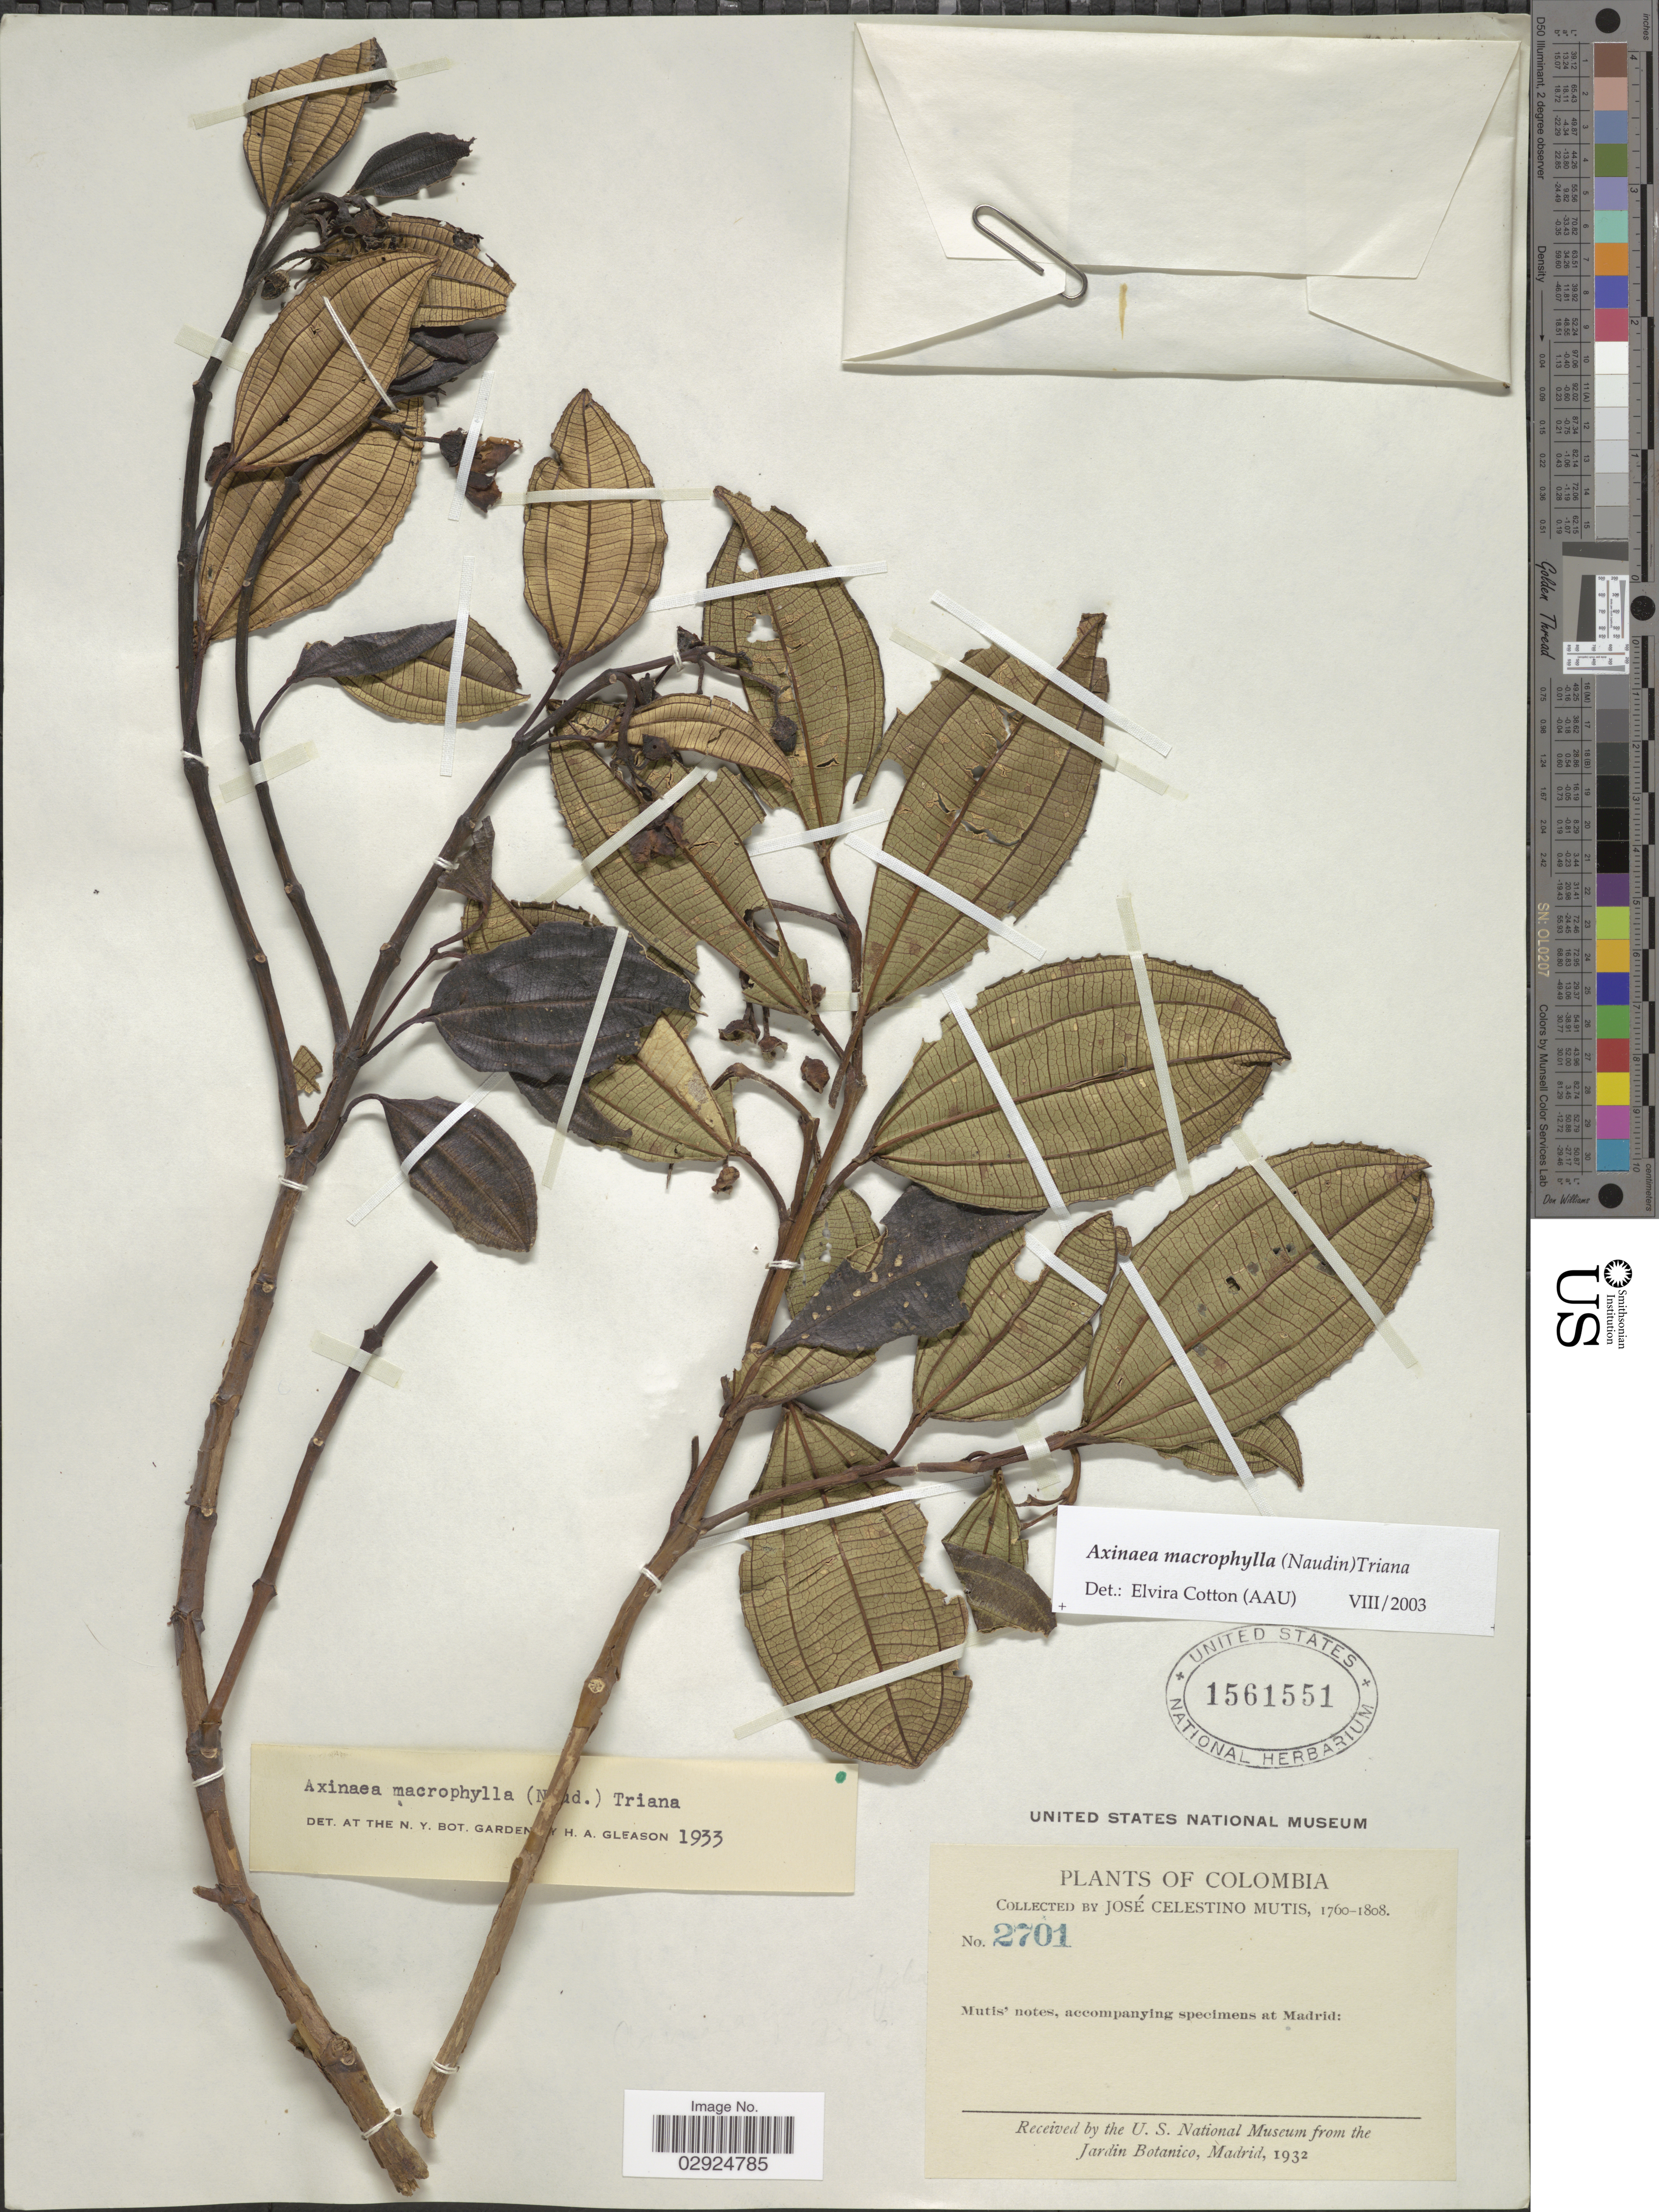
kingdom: Plantae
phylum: Tracheophyta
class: Magnoliopsida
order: Myrtales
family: Melastomataceae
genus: Axinaea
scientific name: Axinaea macrophylla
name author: (Naudin) Triana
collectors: J. C. B. Mutis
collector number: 2701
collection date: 1760/1808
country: Colombia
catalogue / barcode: US 1561551